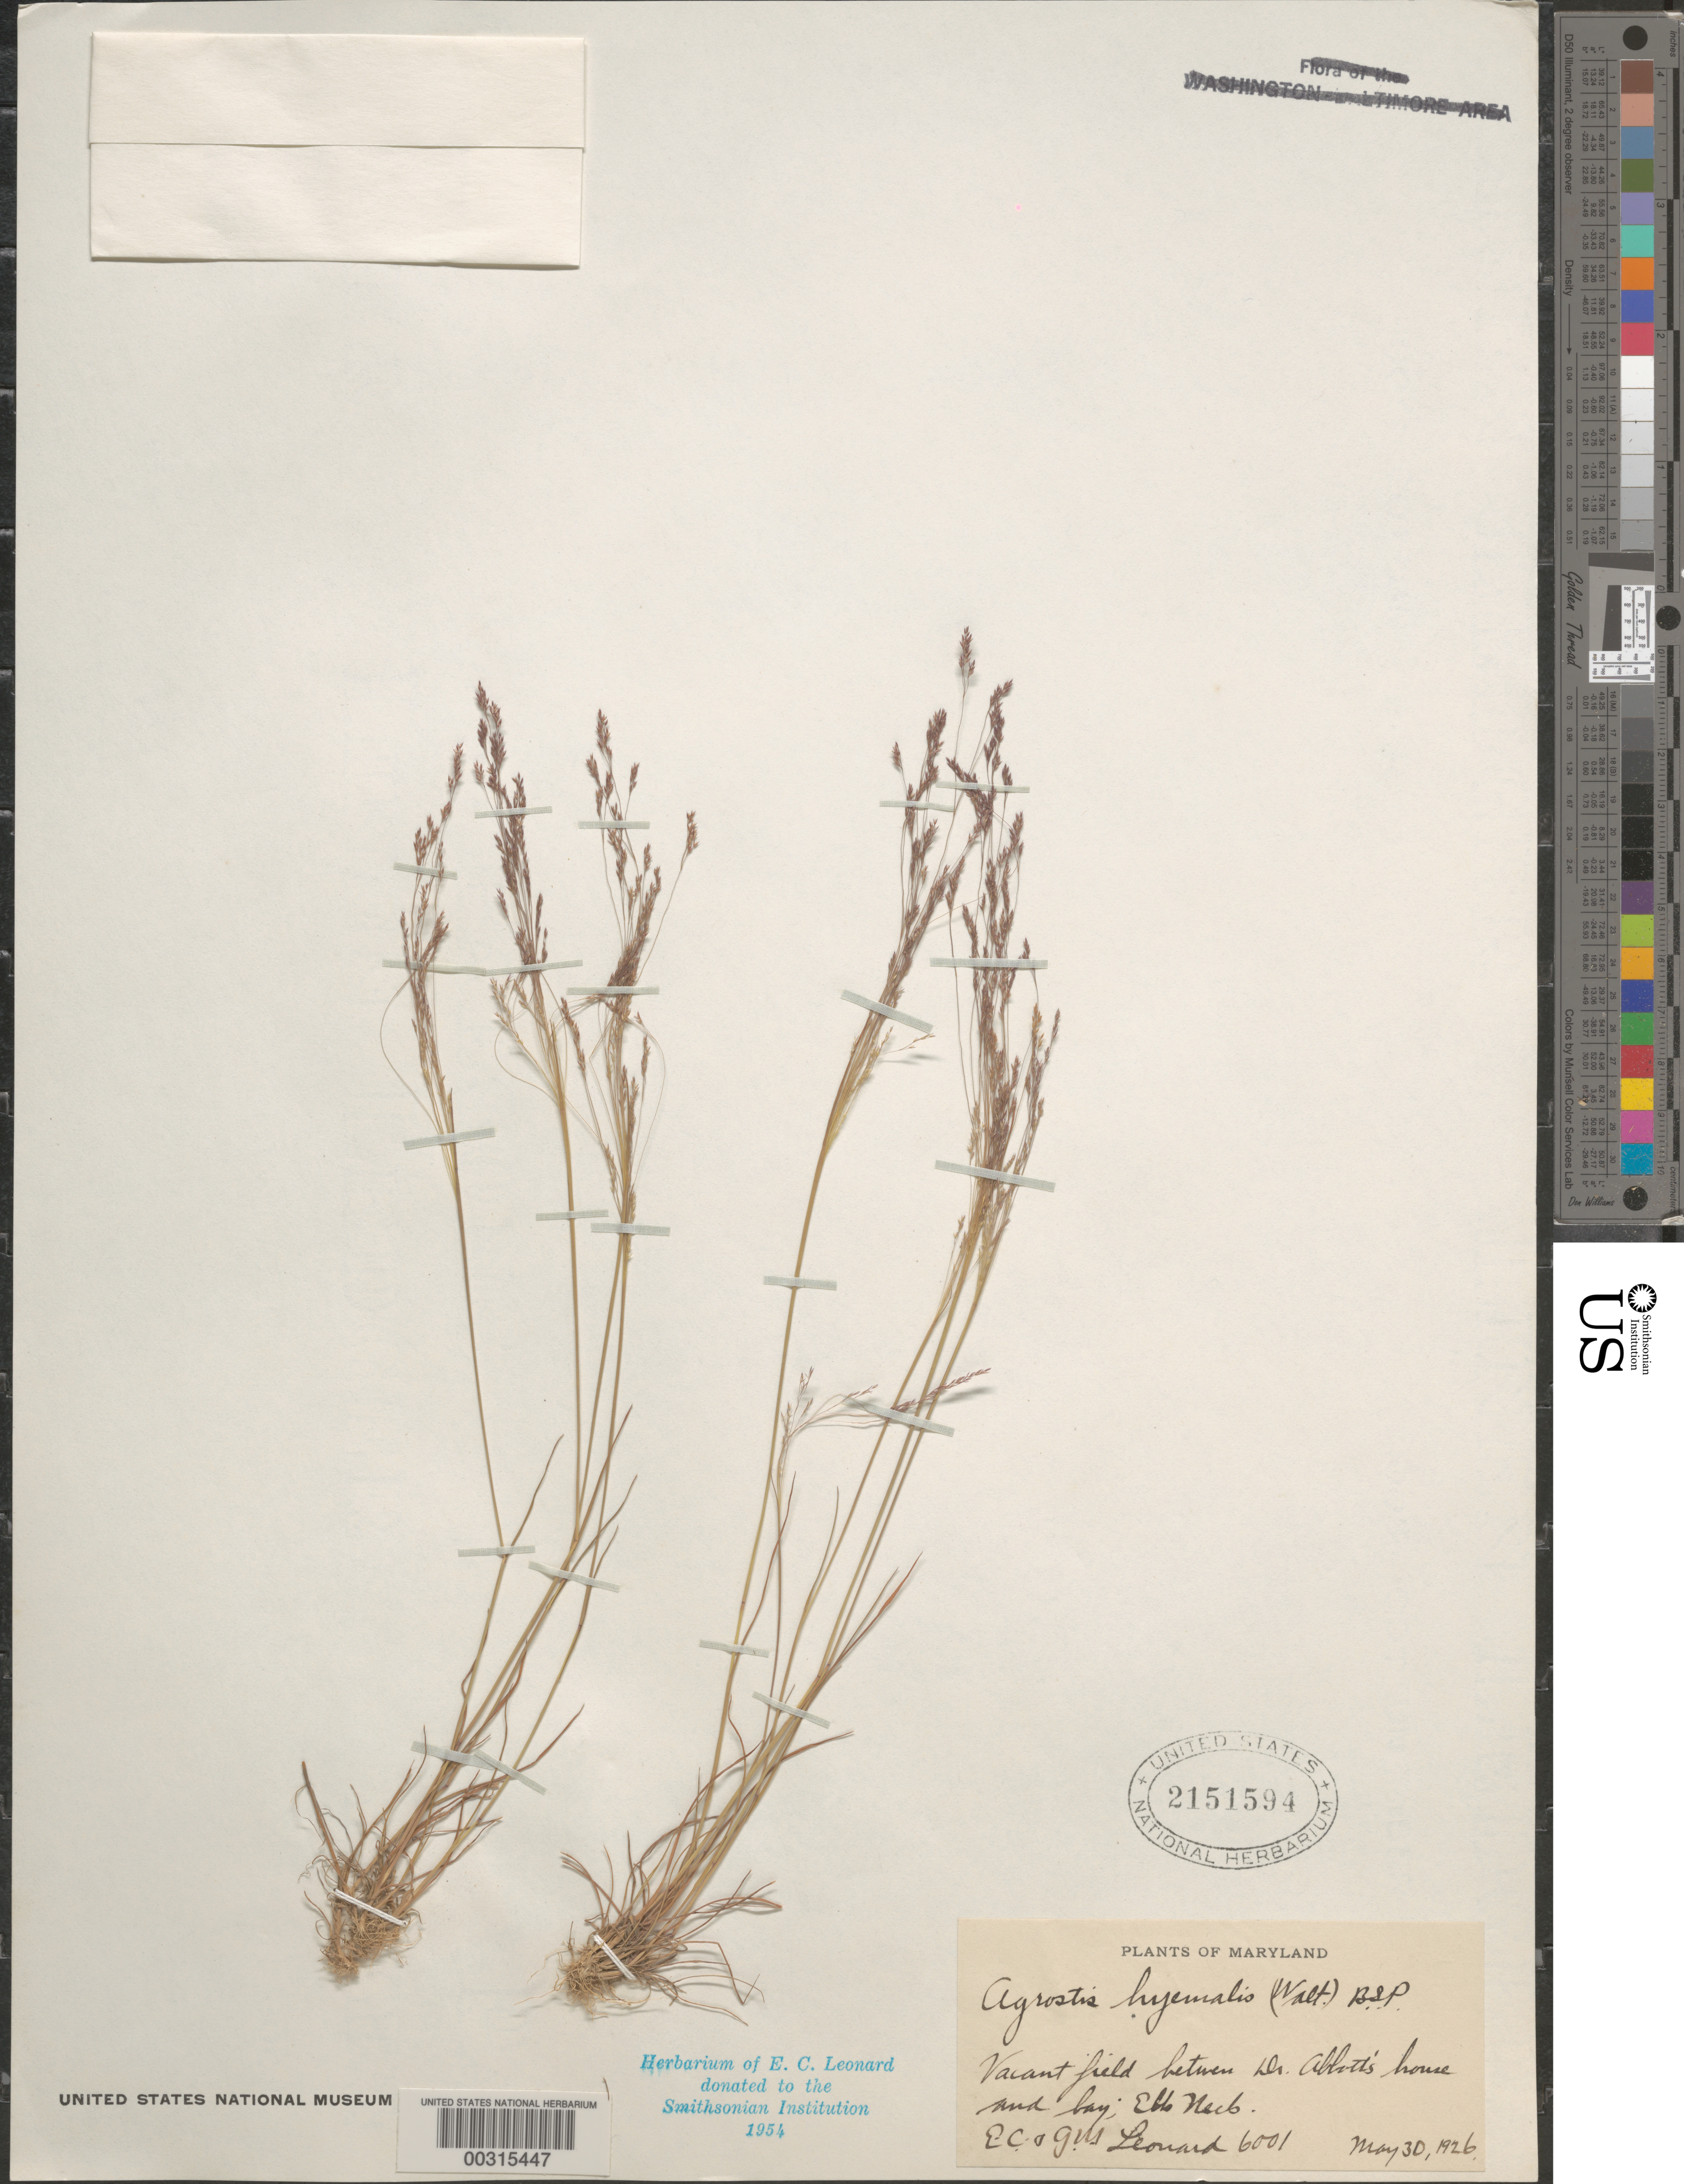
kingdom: Plantae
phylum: Tracheophyta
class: Liliopsida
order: Poales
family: Poaceae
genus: Agrostis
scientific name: Agrostis hyemalis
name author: (Walter) Britton et al.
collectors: E. C. Leonard & G. M. Leonard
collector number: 6001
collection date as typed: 30 May 1926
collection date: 1926-05-30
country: United States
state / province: Maryland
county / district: Cecil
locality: Between dr. abbott's home and bay, elk neck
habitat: Vacant field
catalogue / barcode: US 2151594